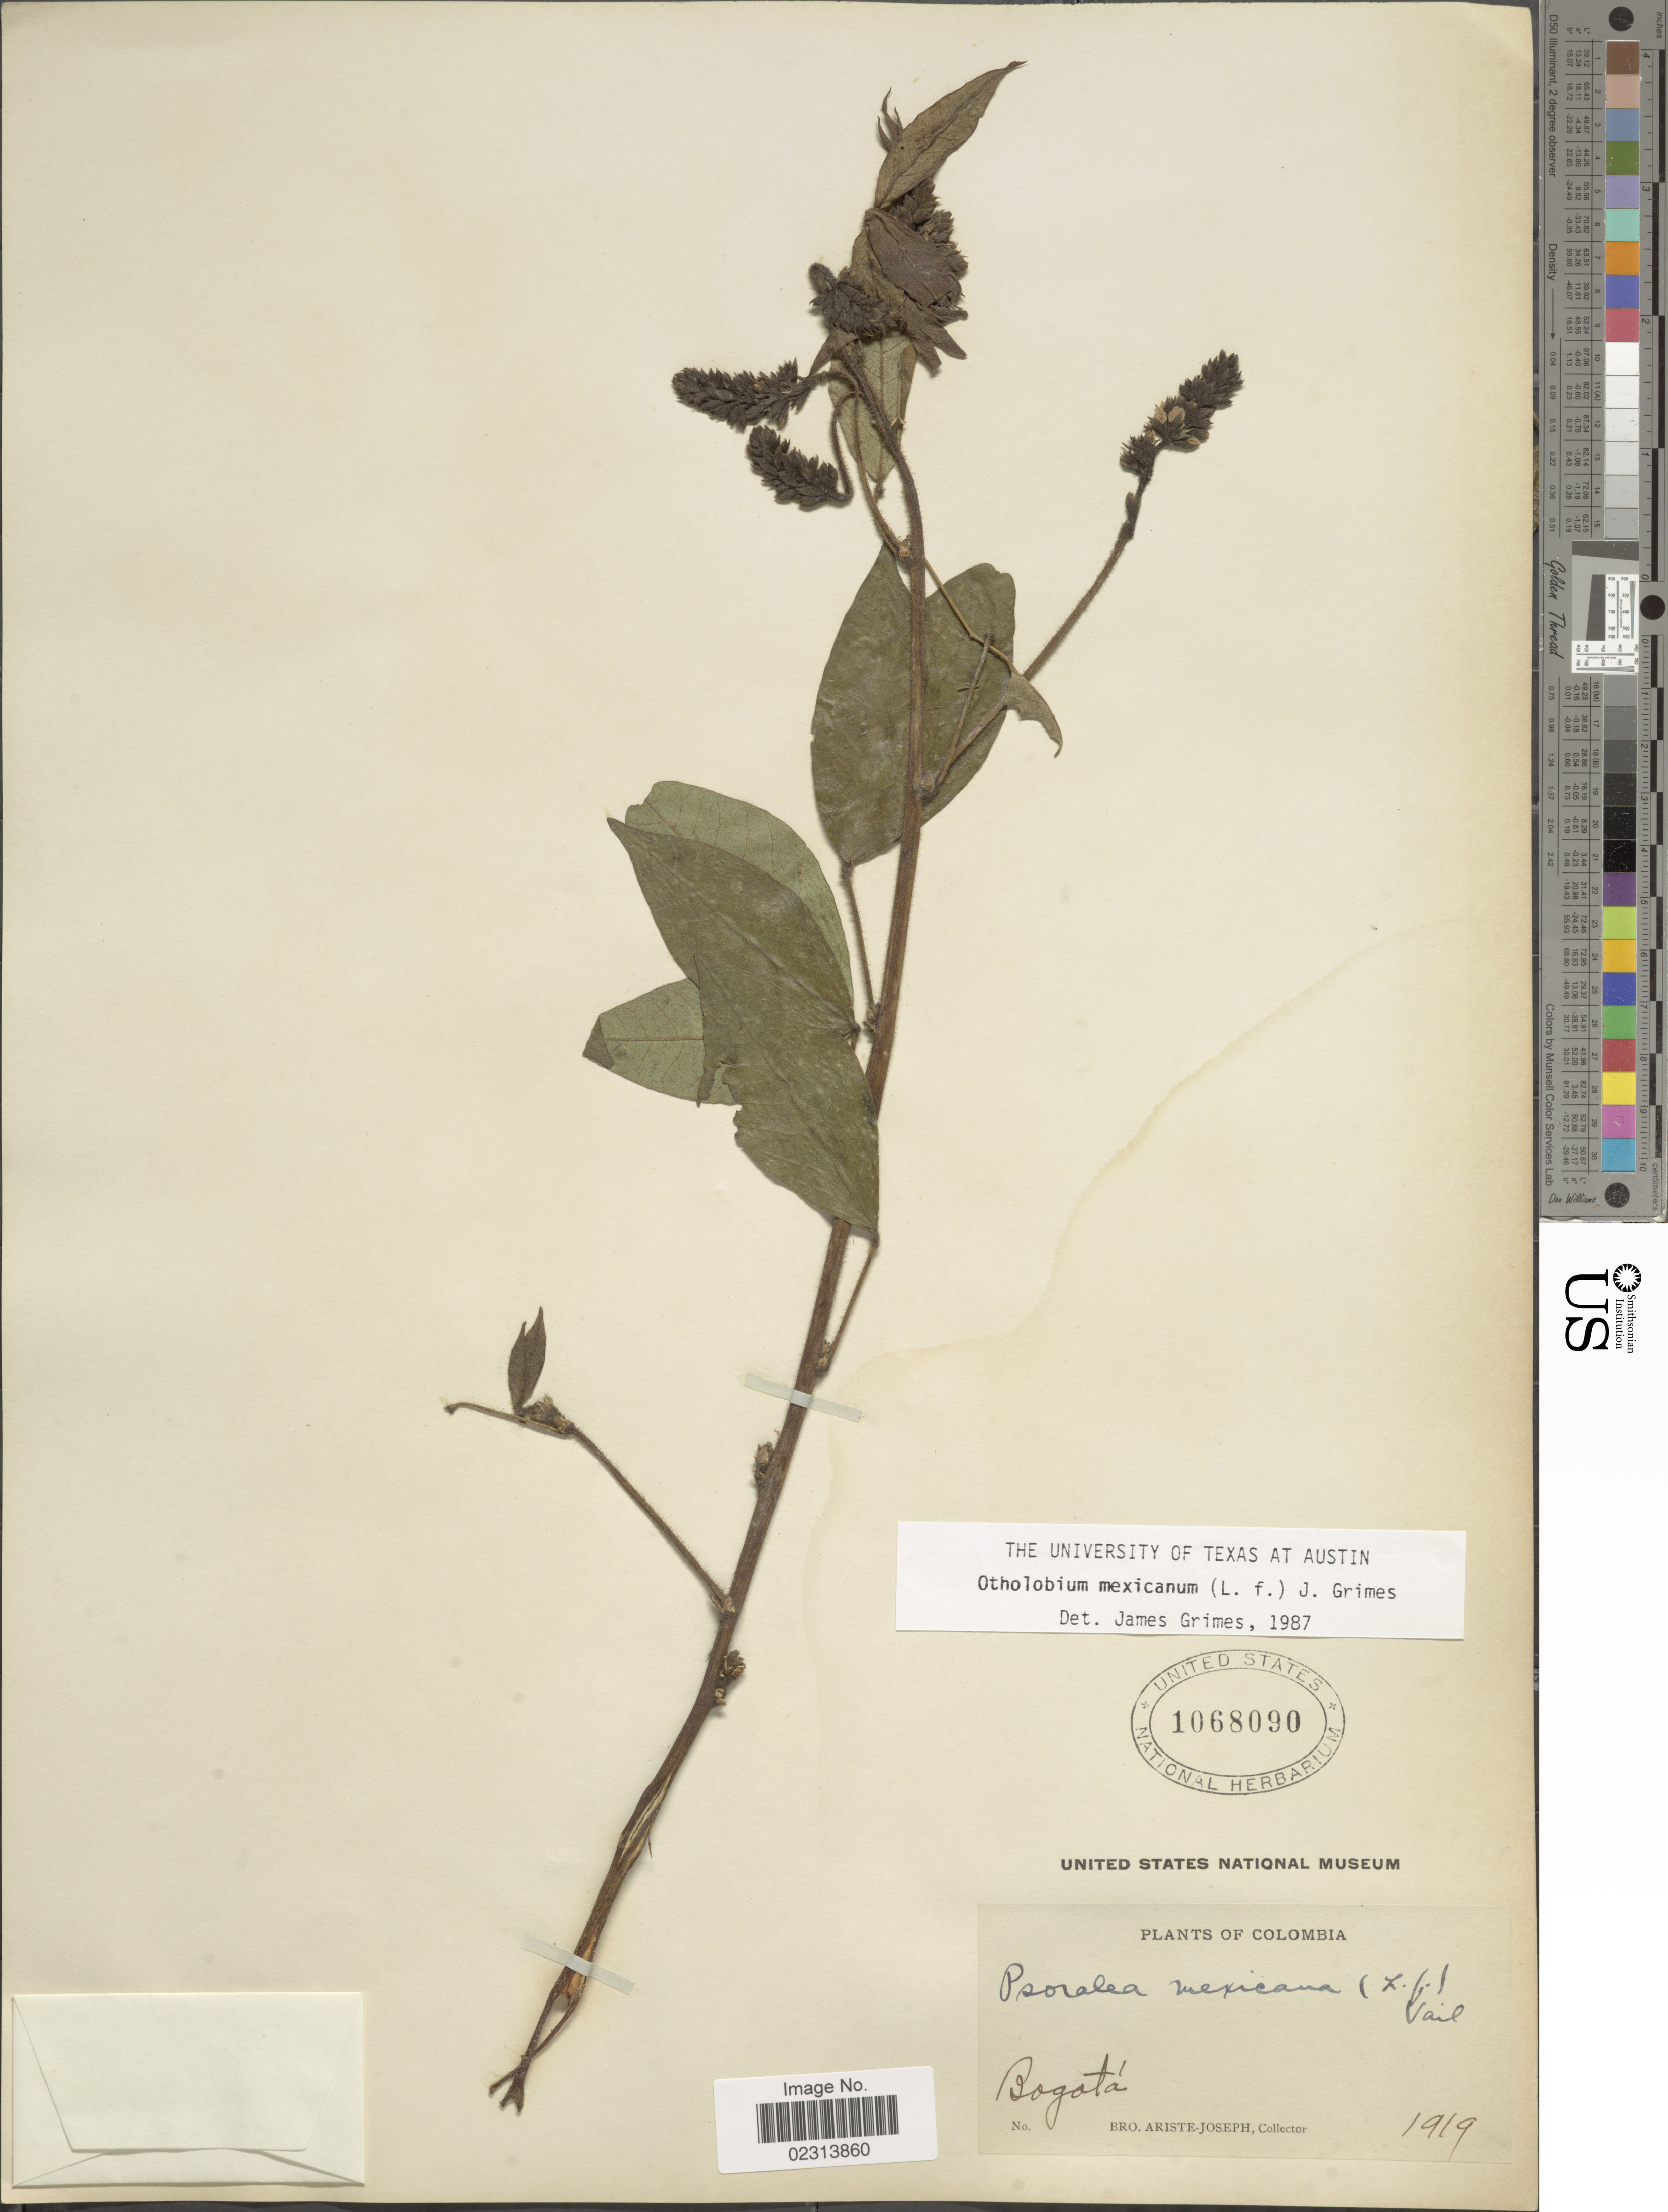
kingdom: Plantae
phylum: Tracheophyta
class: Magnoliopsida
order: Fabales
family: Fabaceae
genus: Otholobium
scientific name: Otholobium mexicanum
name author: (L. f.) J.W. Grimes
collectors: Bro. Ariste-Joseph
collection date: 1919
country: Colombia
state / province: Bogota D.C.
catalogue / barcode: US 1068090